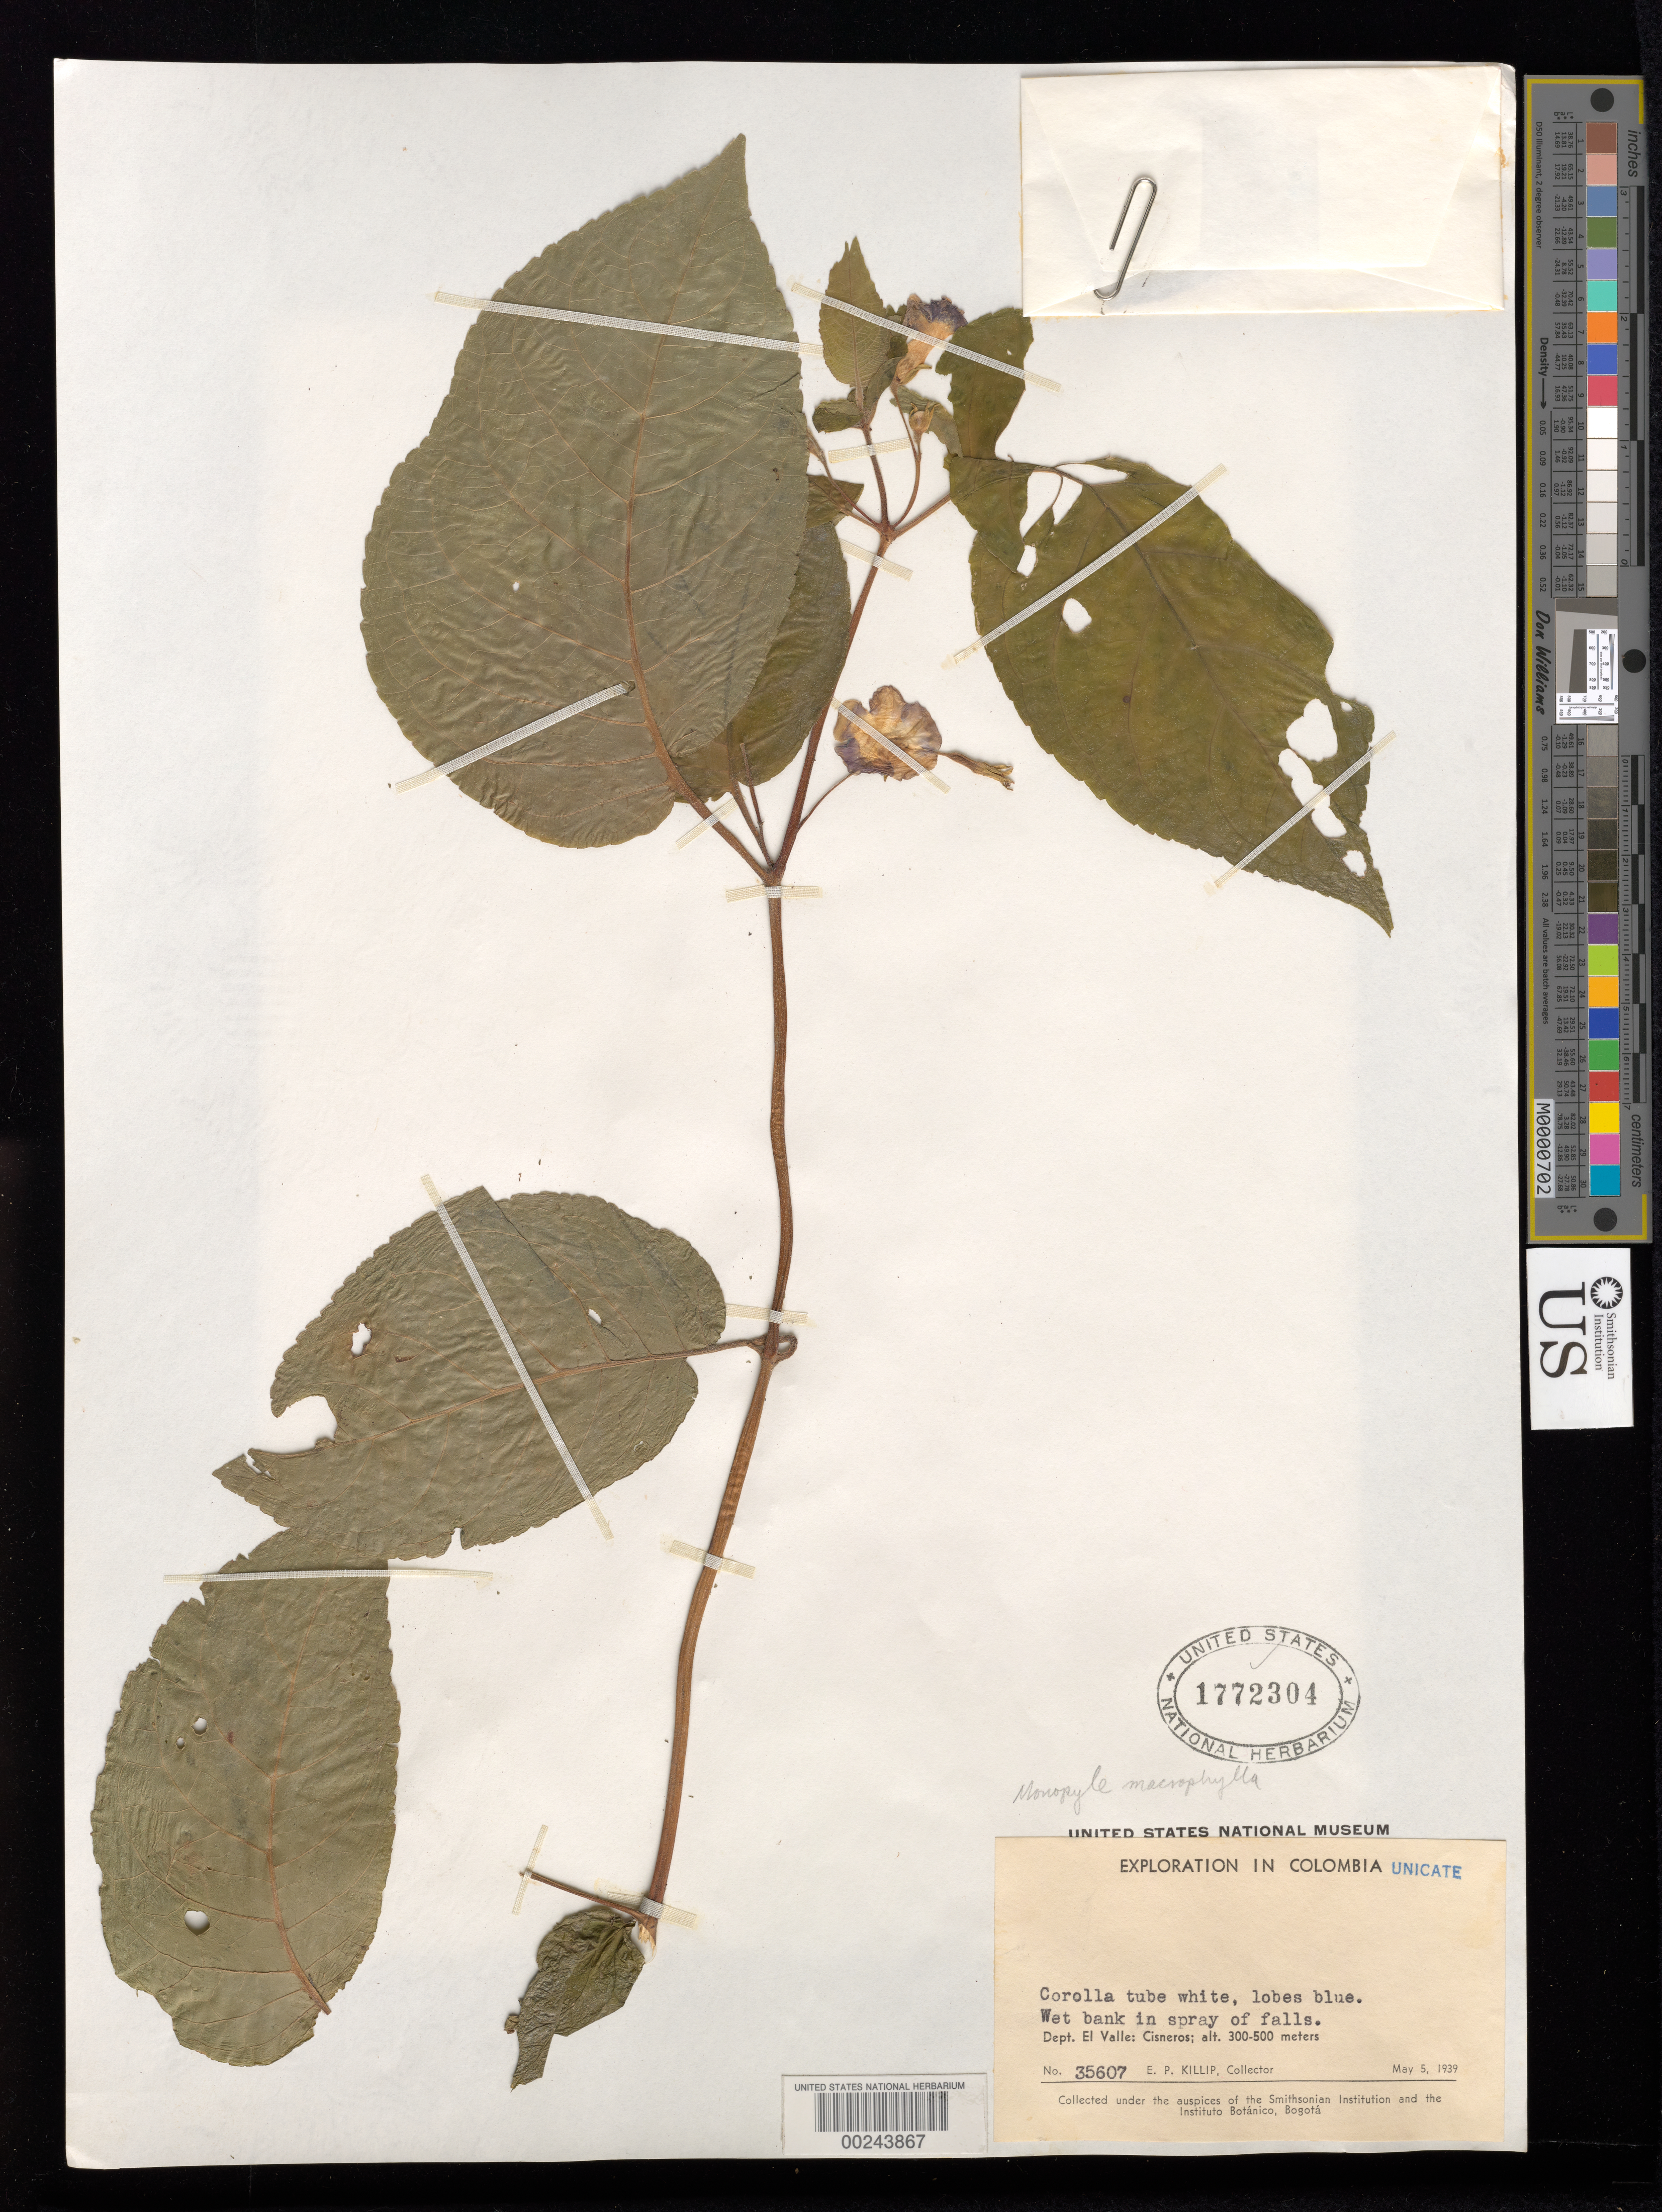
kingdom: Plantae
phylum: Tracheophyta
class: Magnoliopsida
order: Lamiales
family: Gesneriaceae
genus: Monopyle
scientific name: Monopyle sp.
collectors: E. P. Killip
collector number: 35607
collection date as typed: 05 May 1939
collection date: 1939-05-05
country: Colombia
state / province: Valle del Cauca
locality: Cisneros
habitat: Wet bank in spray of falls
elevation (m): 300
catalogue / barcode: US 1772304